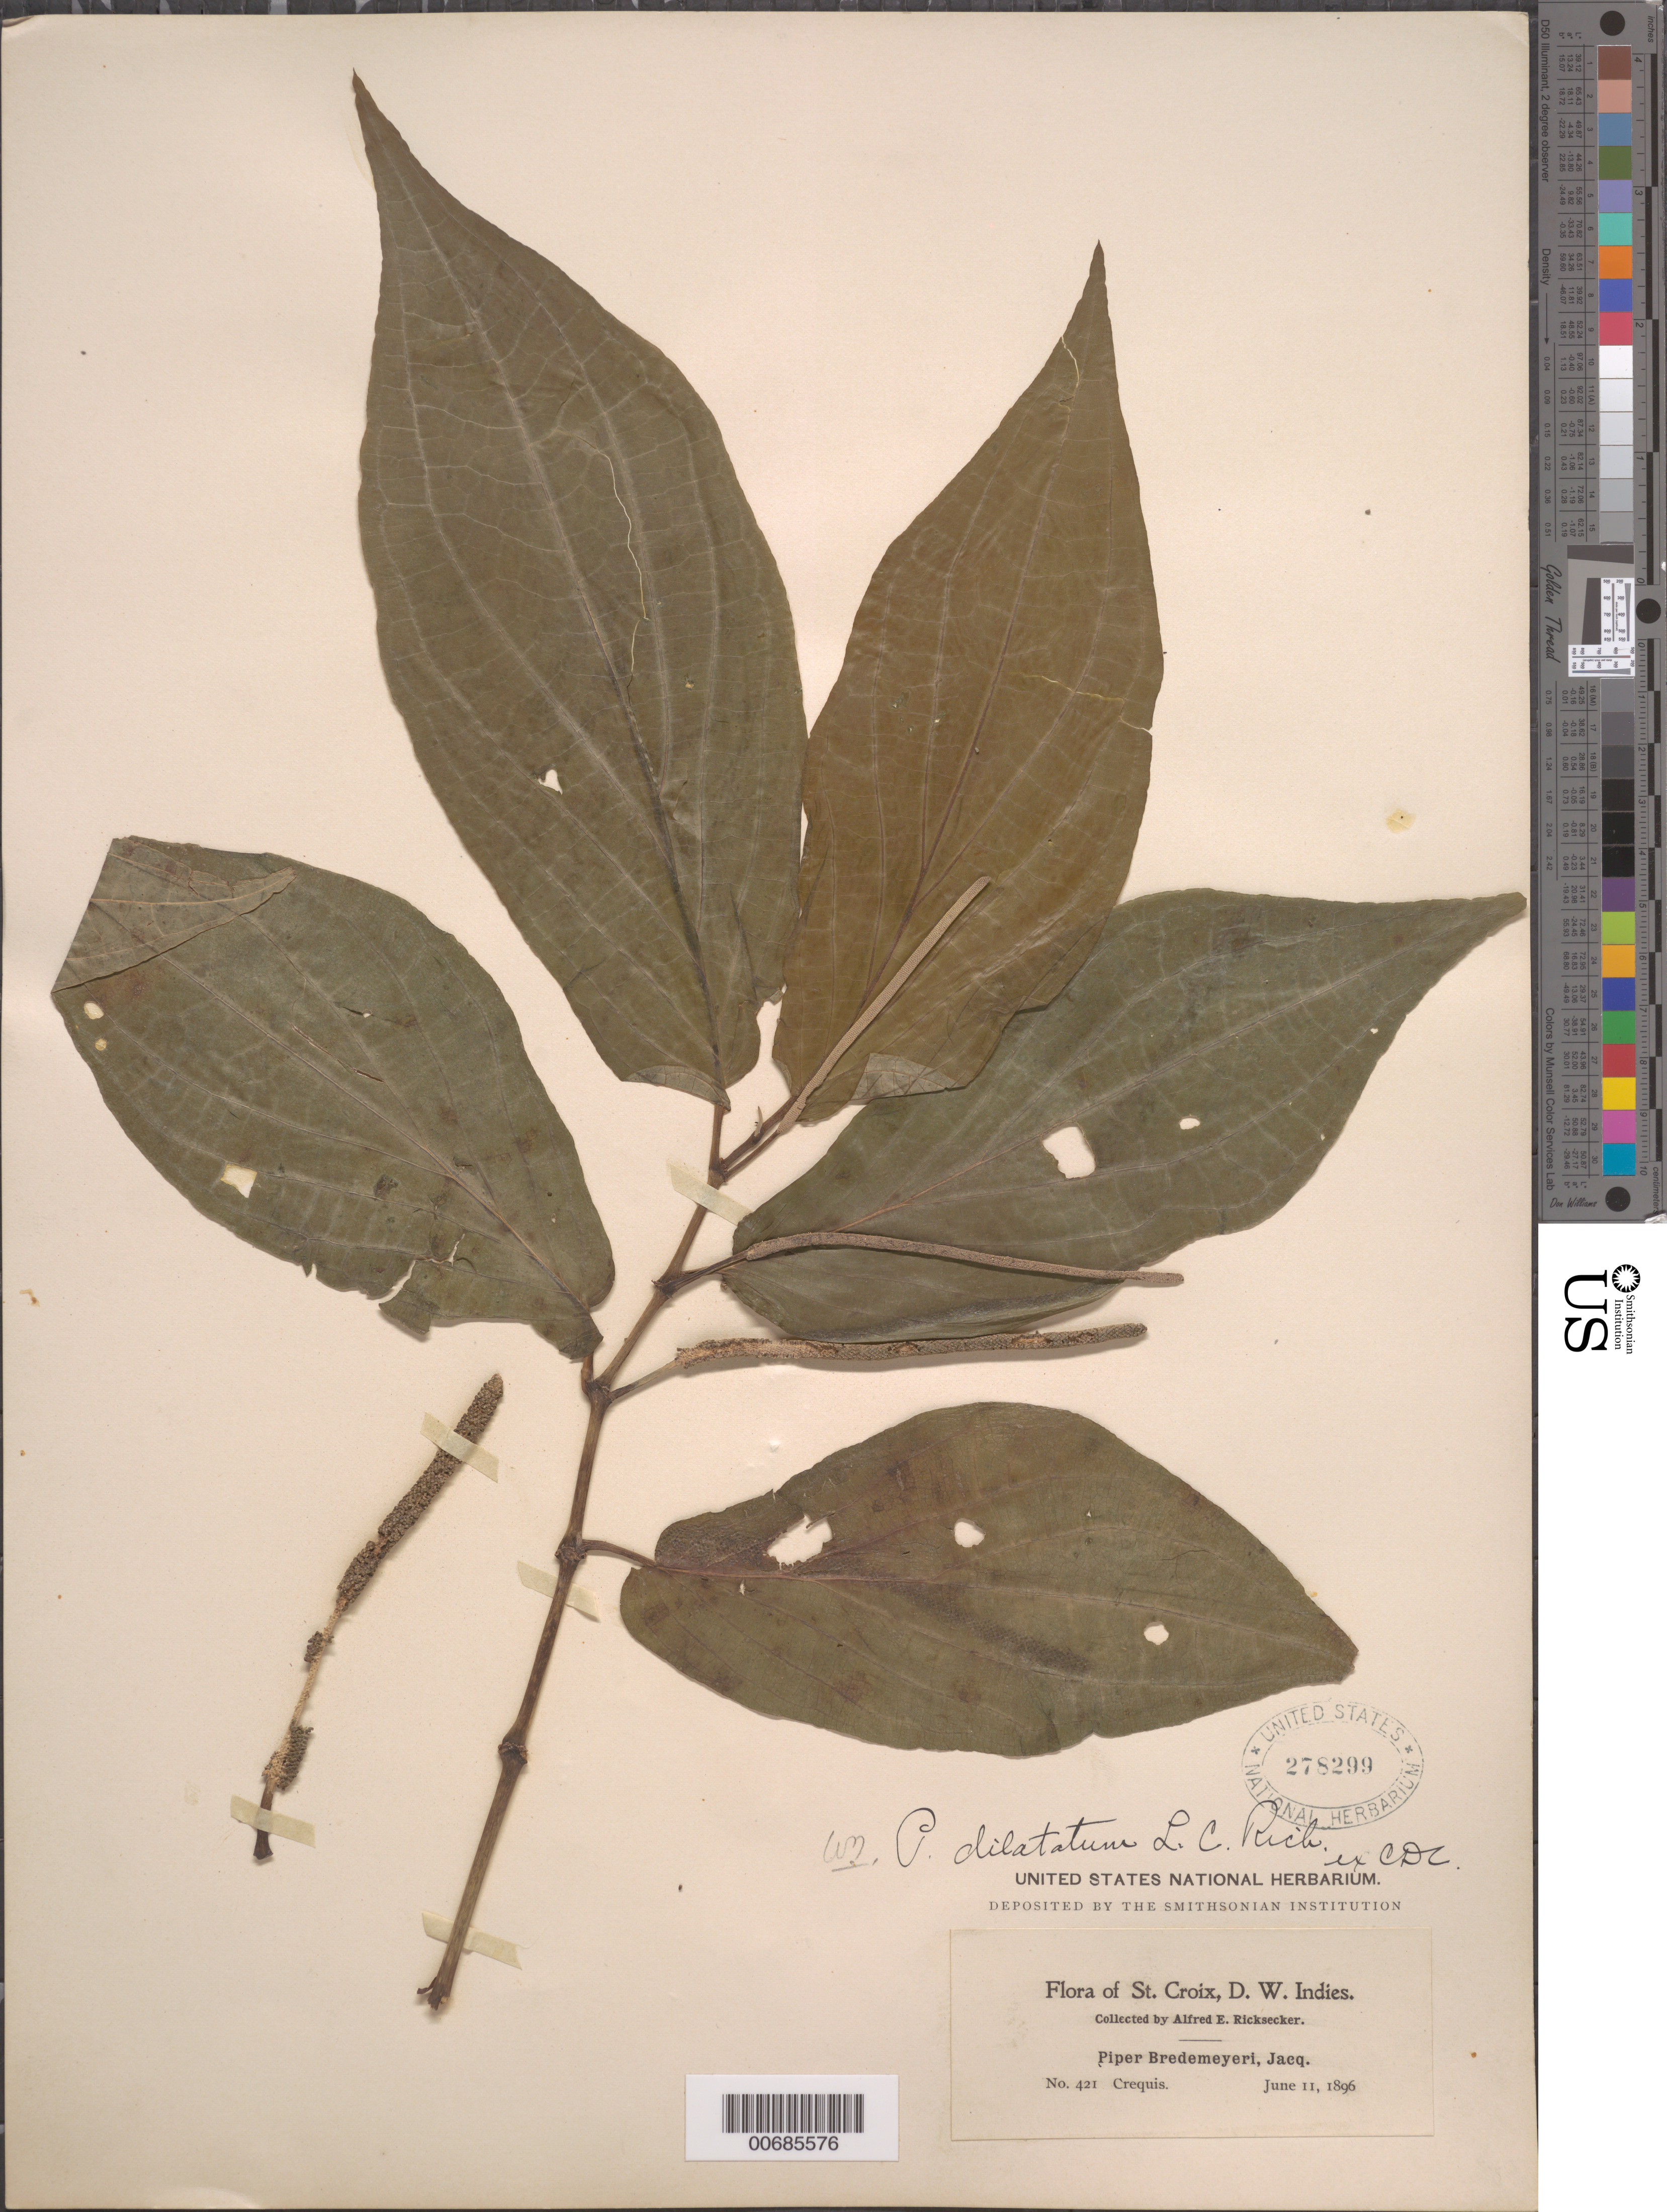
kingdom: Plantae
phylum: Tracheophyta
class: Magnoliopsida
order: Piperales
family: Piperaceae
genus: Piper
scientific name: Piper dilatatum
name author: Rich.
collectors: A. E. Ricksecker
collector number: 421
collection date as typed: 11 Jun 1896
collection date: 1896-06-11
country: U.S. Virgin Islands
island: St. Croix Island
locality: Crequis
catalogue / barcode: US 278299